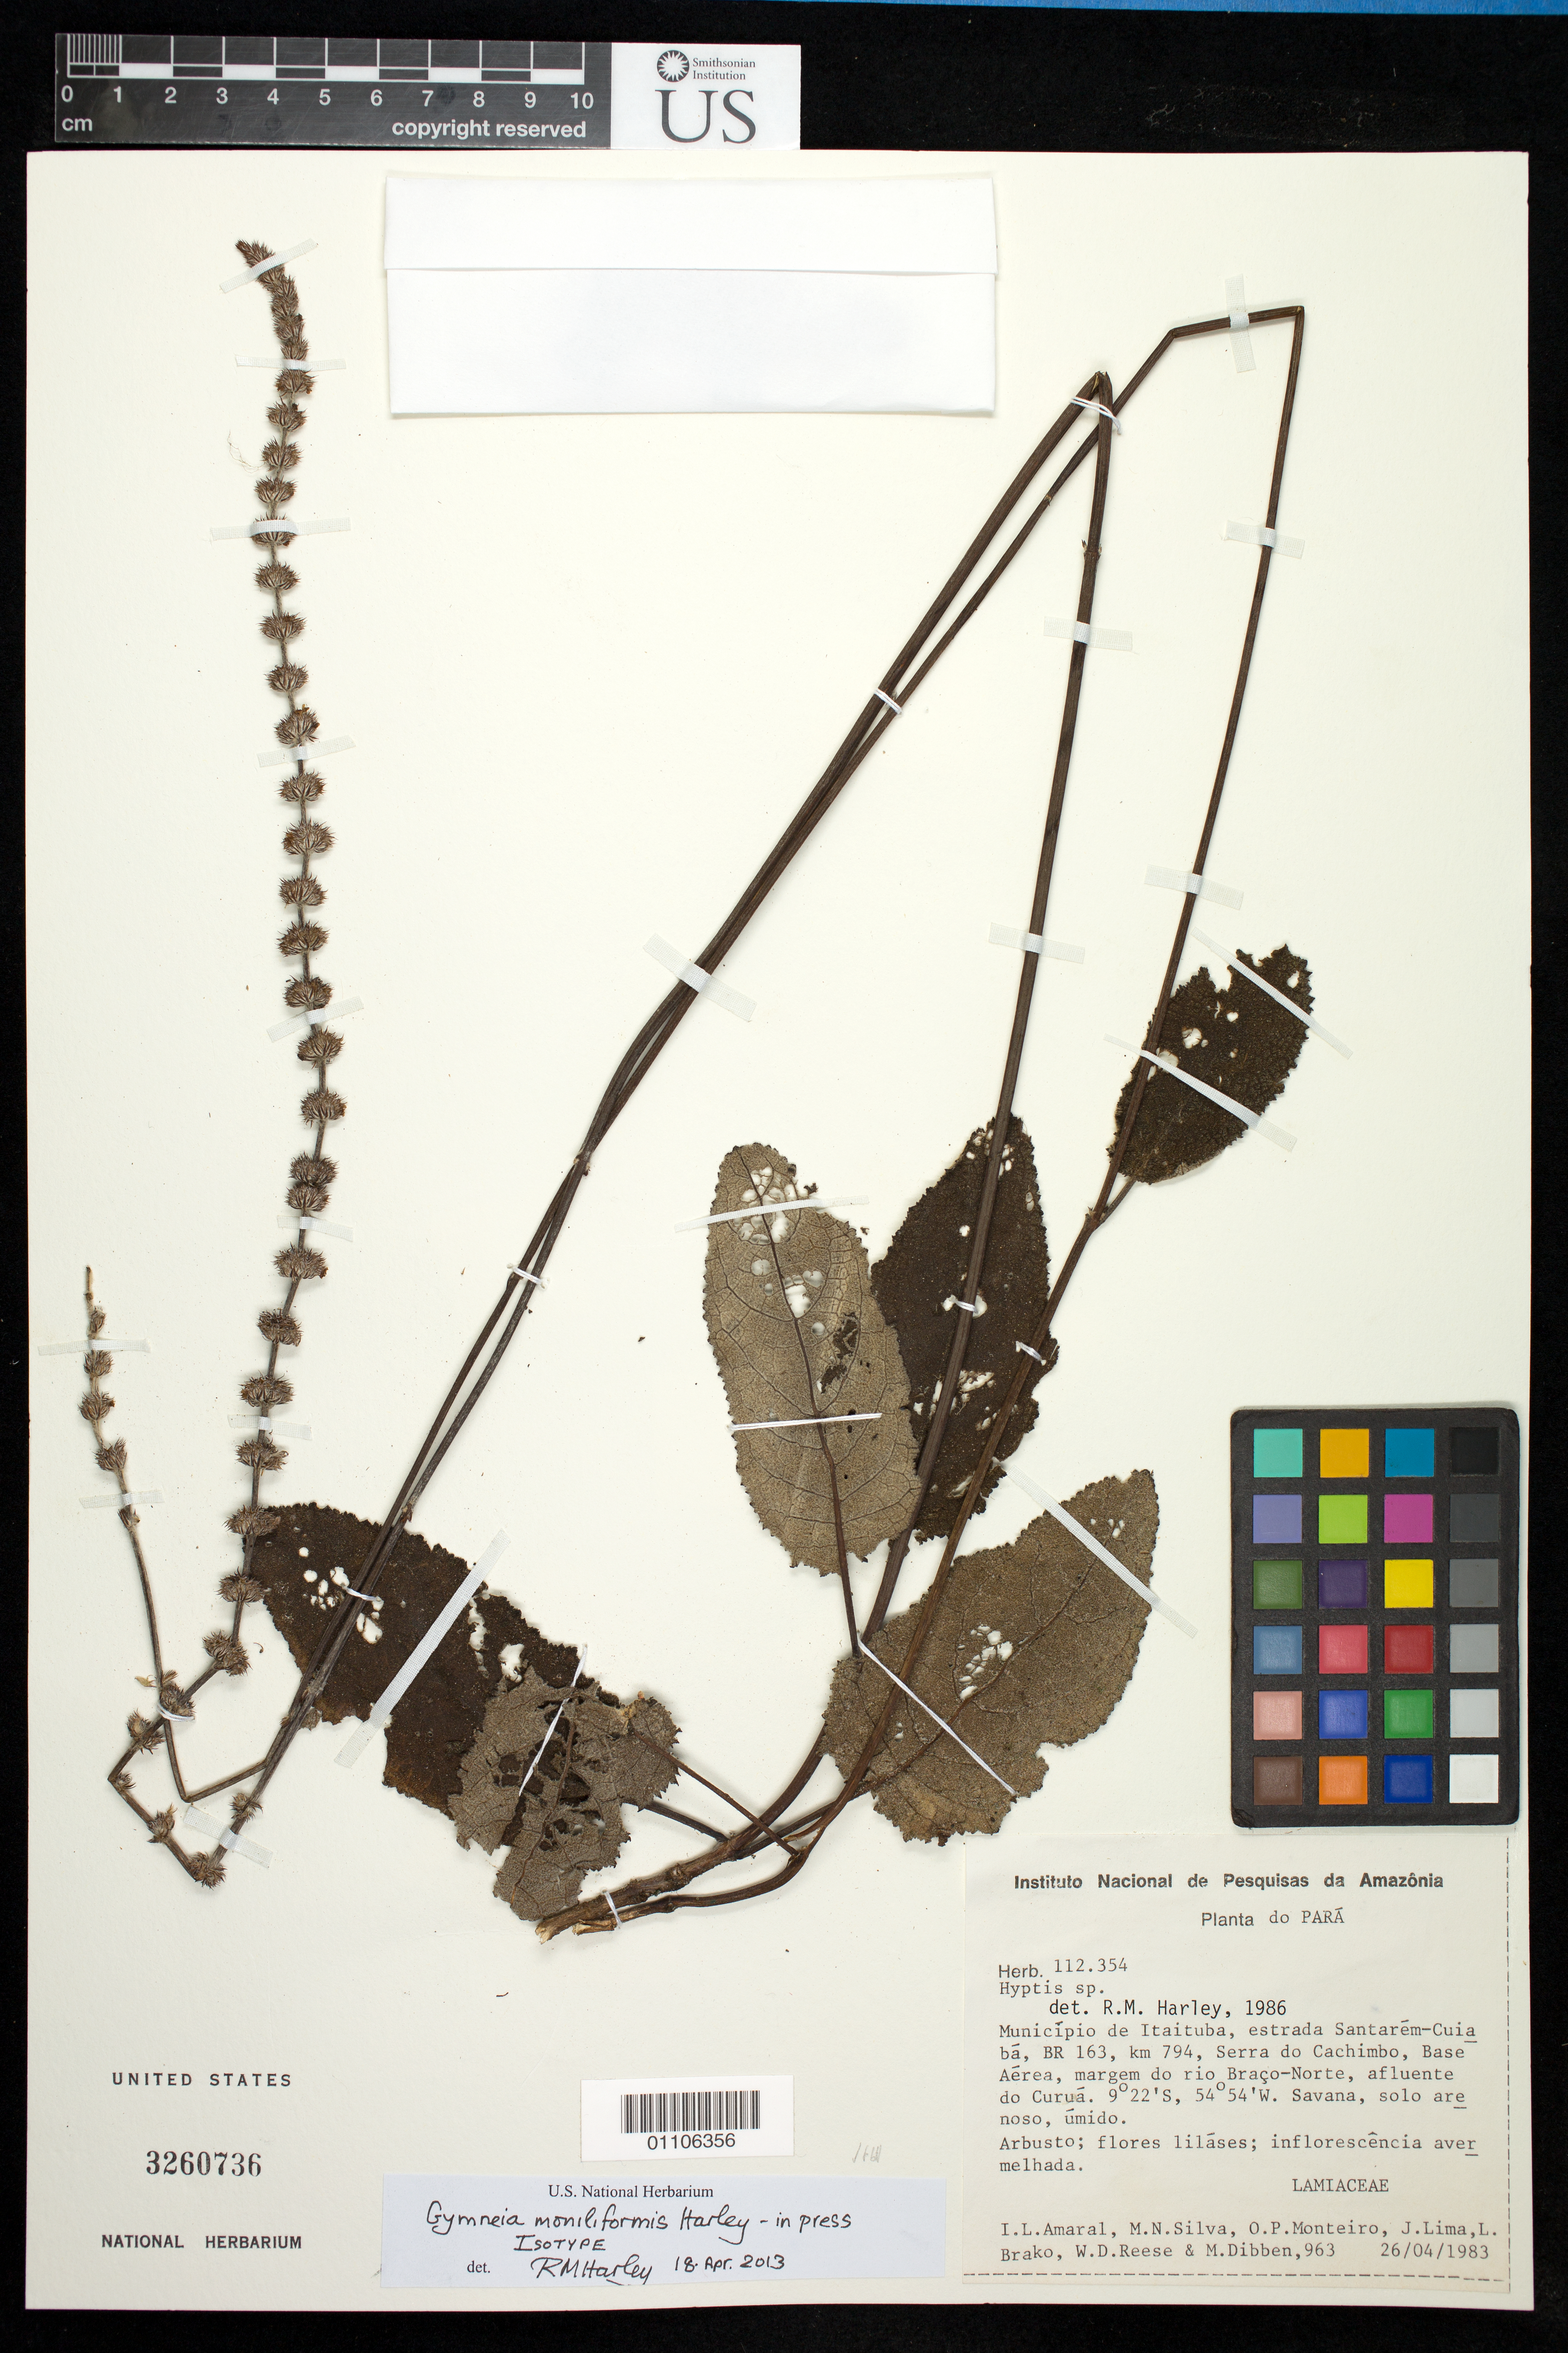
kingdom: Plantae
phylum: Tracheophyta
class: Magnoliopsida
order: Lamiales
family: Lamiaceae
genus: Gymneia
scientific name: Gymneia moniliformis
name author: Harley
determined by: Harley, R. M.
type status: Isotype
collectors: I. L. Amaral, M. Silva, O. P. Monteiro, J. Lima, L. Brako, W. Reese & M. Dibben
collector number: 963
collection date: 1983-04-26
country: Brazil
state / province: Pará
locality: Município de Itaituba, estrada Santarém-Cuiabá, BR 163, km 794, Serra do Cachimbo, Base Aerea, margem do rio Braço-Norte, afluente do Curuá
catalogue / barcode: US 3260736